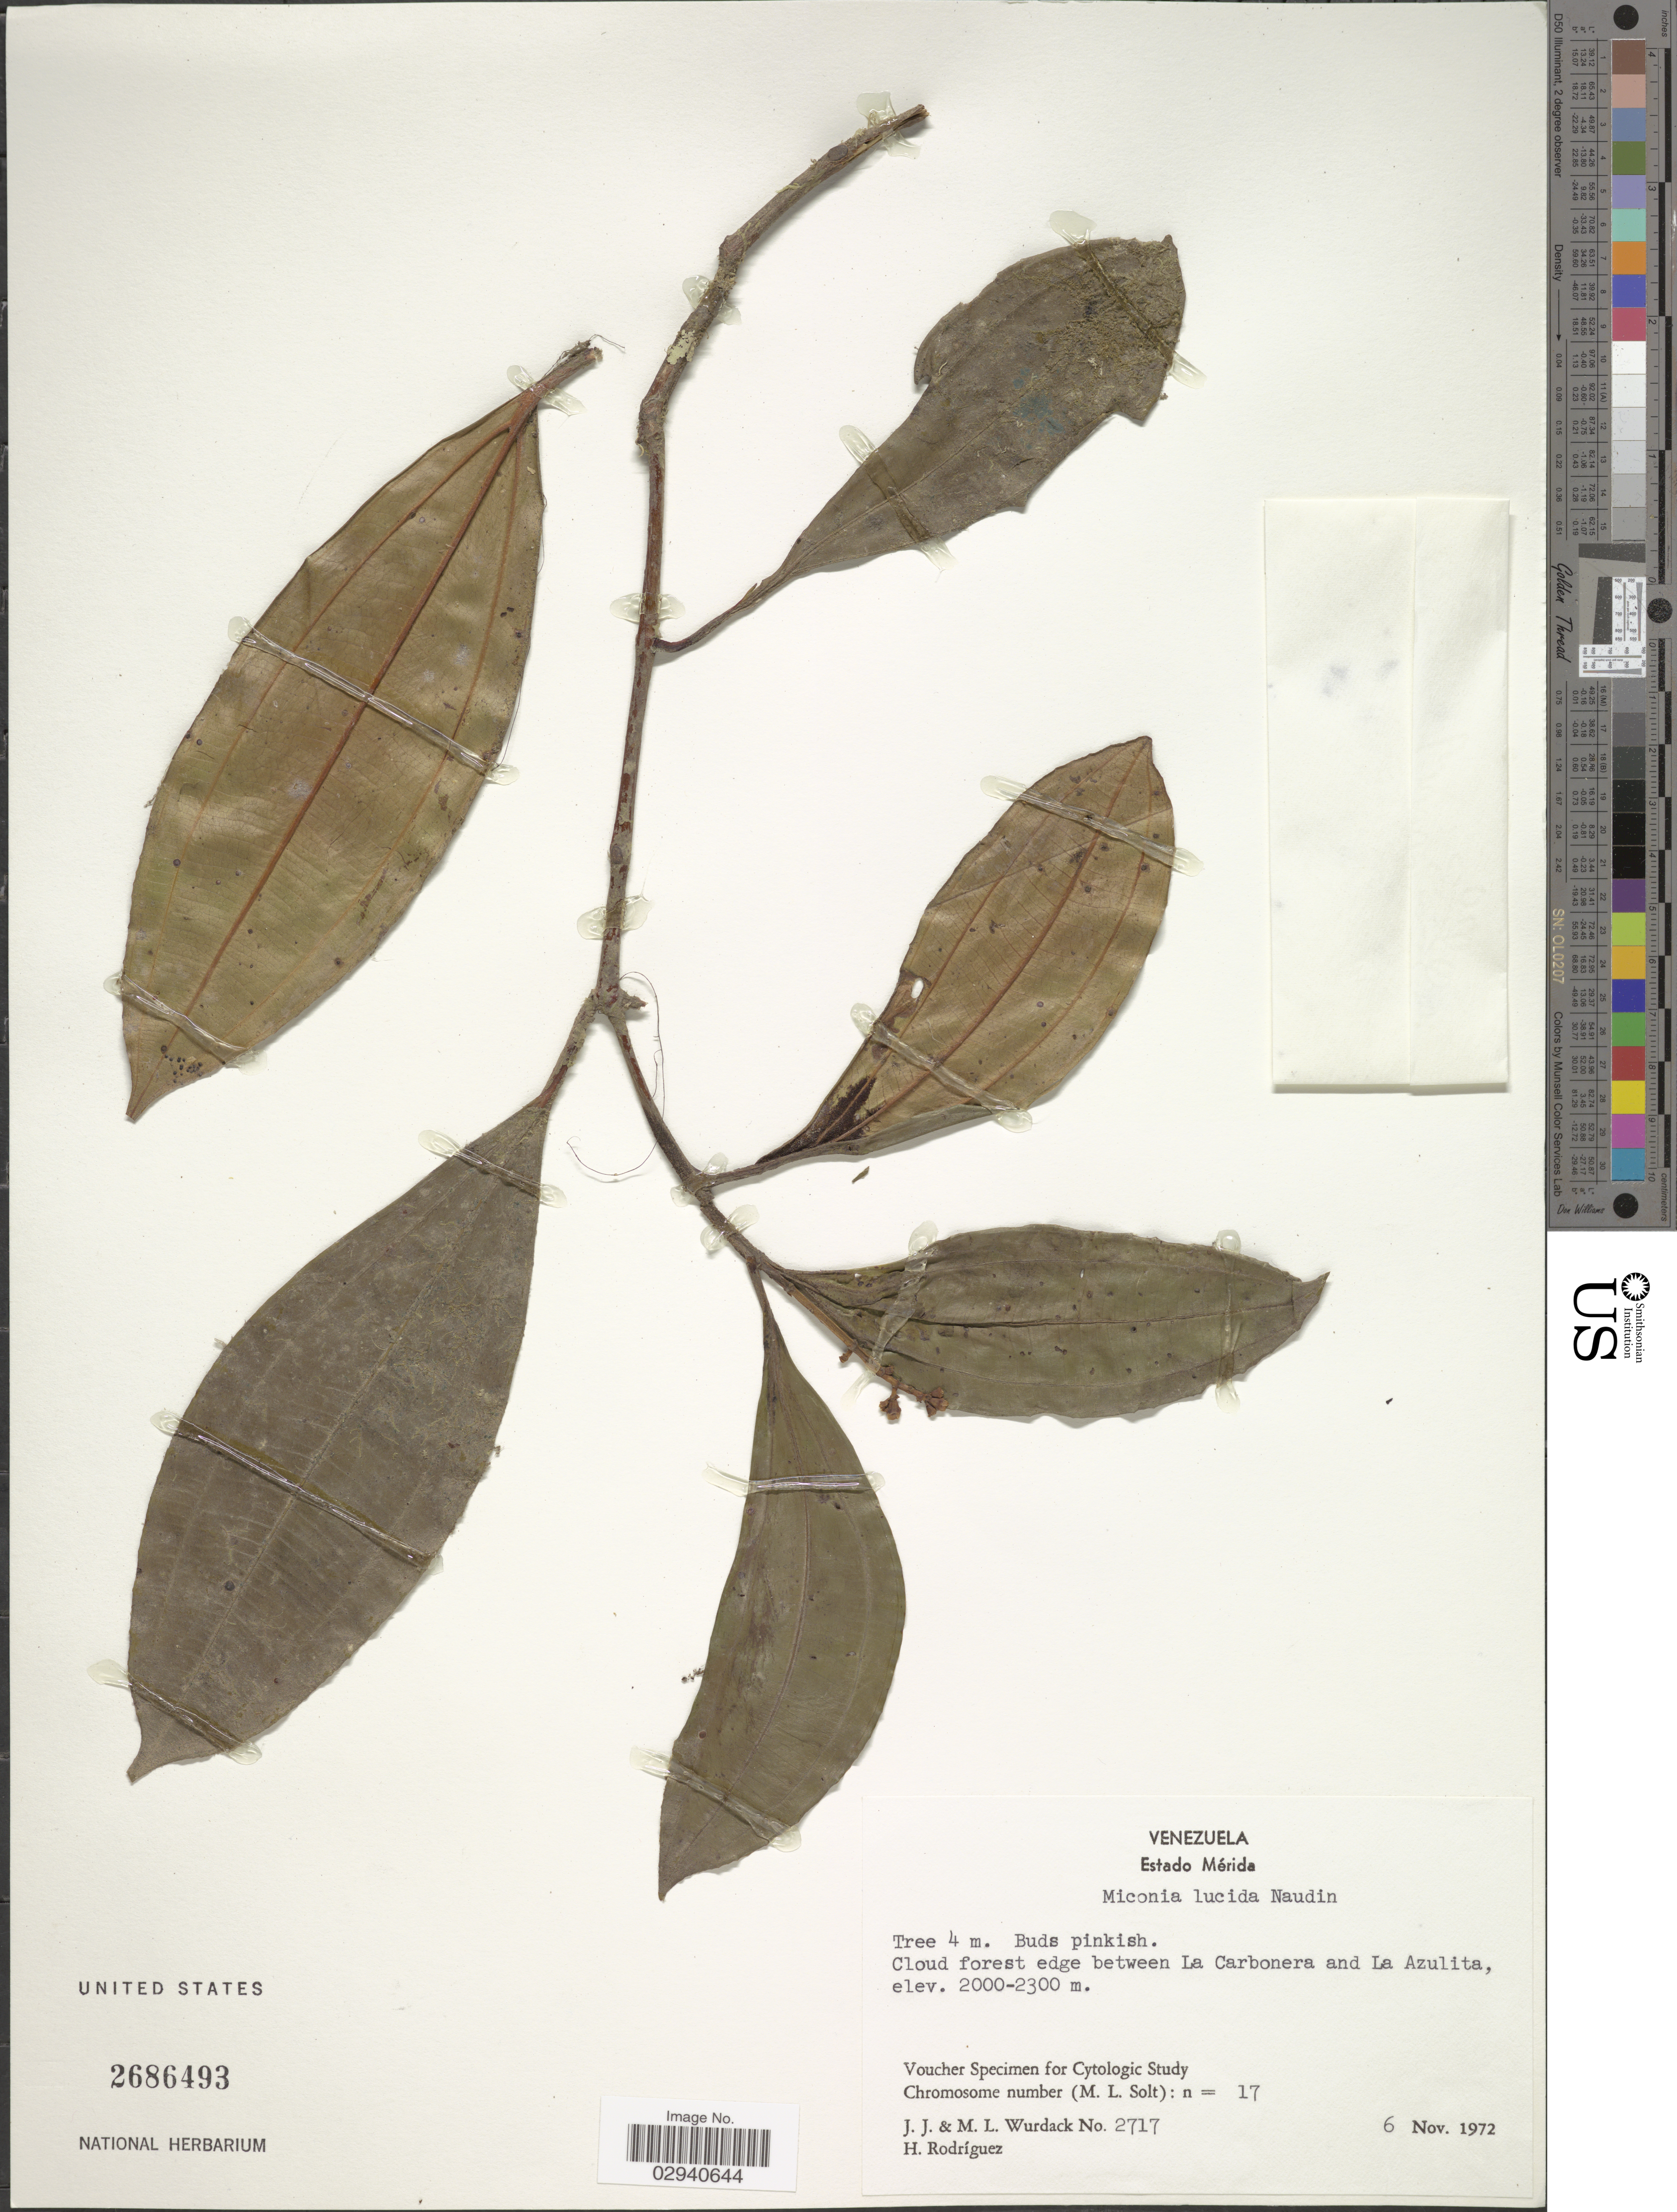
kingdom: Plantae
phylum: Tracheophyta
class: Magnoliopsida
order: Myrtales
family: Melastomataceae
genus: Miconia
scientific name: Miconia lucida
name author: Naudin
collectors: J. J. Wurdack, M. L. Wurdack & H. Rodríguez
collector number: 2717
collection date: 1972-11-06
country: Venezuela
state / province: Mérida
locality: Cloud forest edge between La Carbonera and La Azulita.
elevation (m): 2000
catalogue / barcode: US 2686493